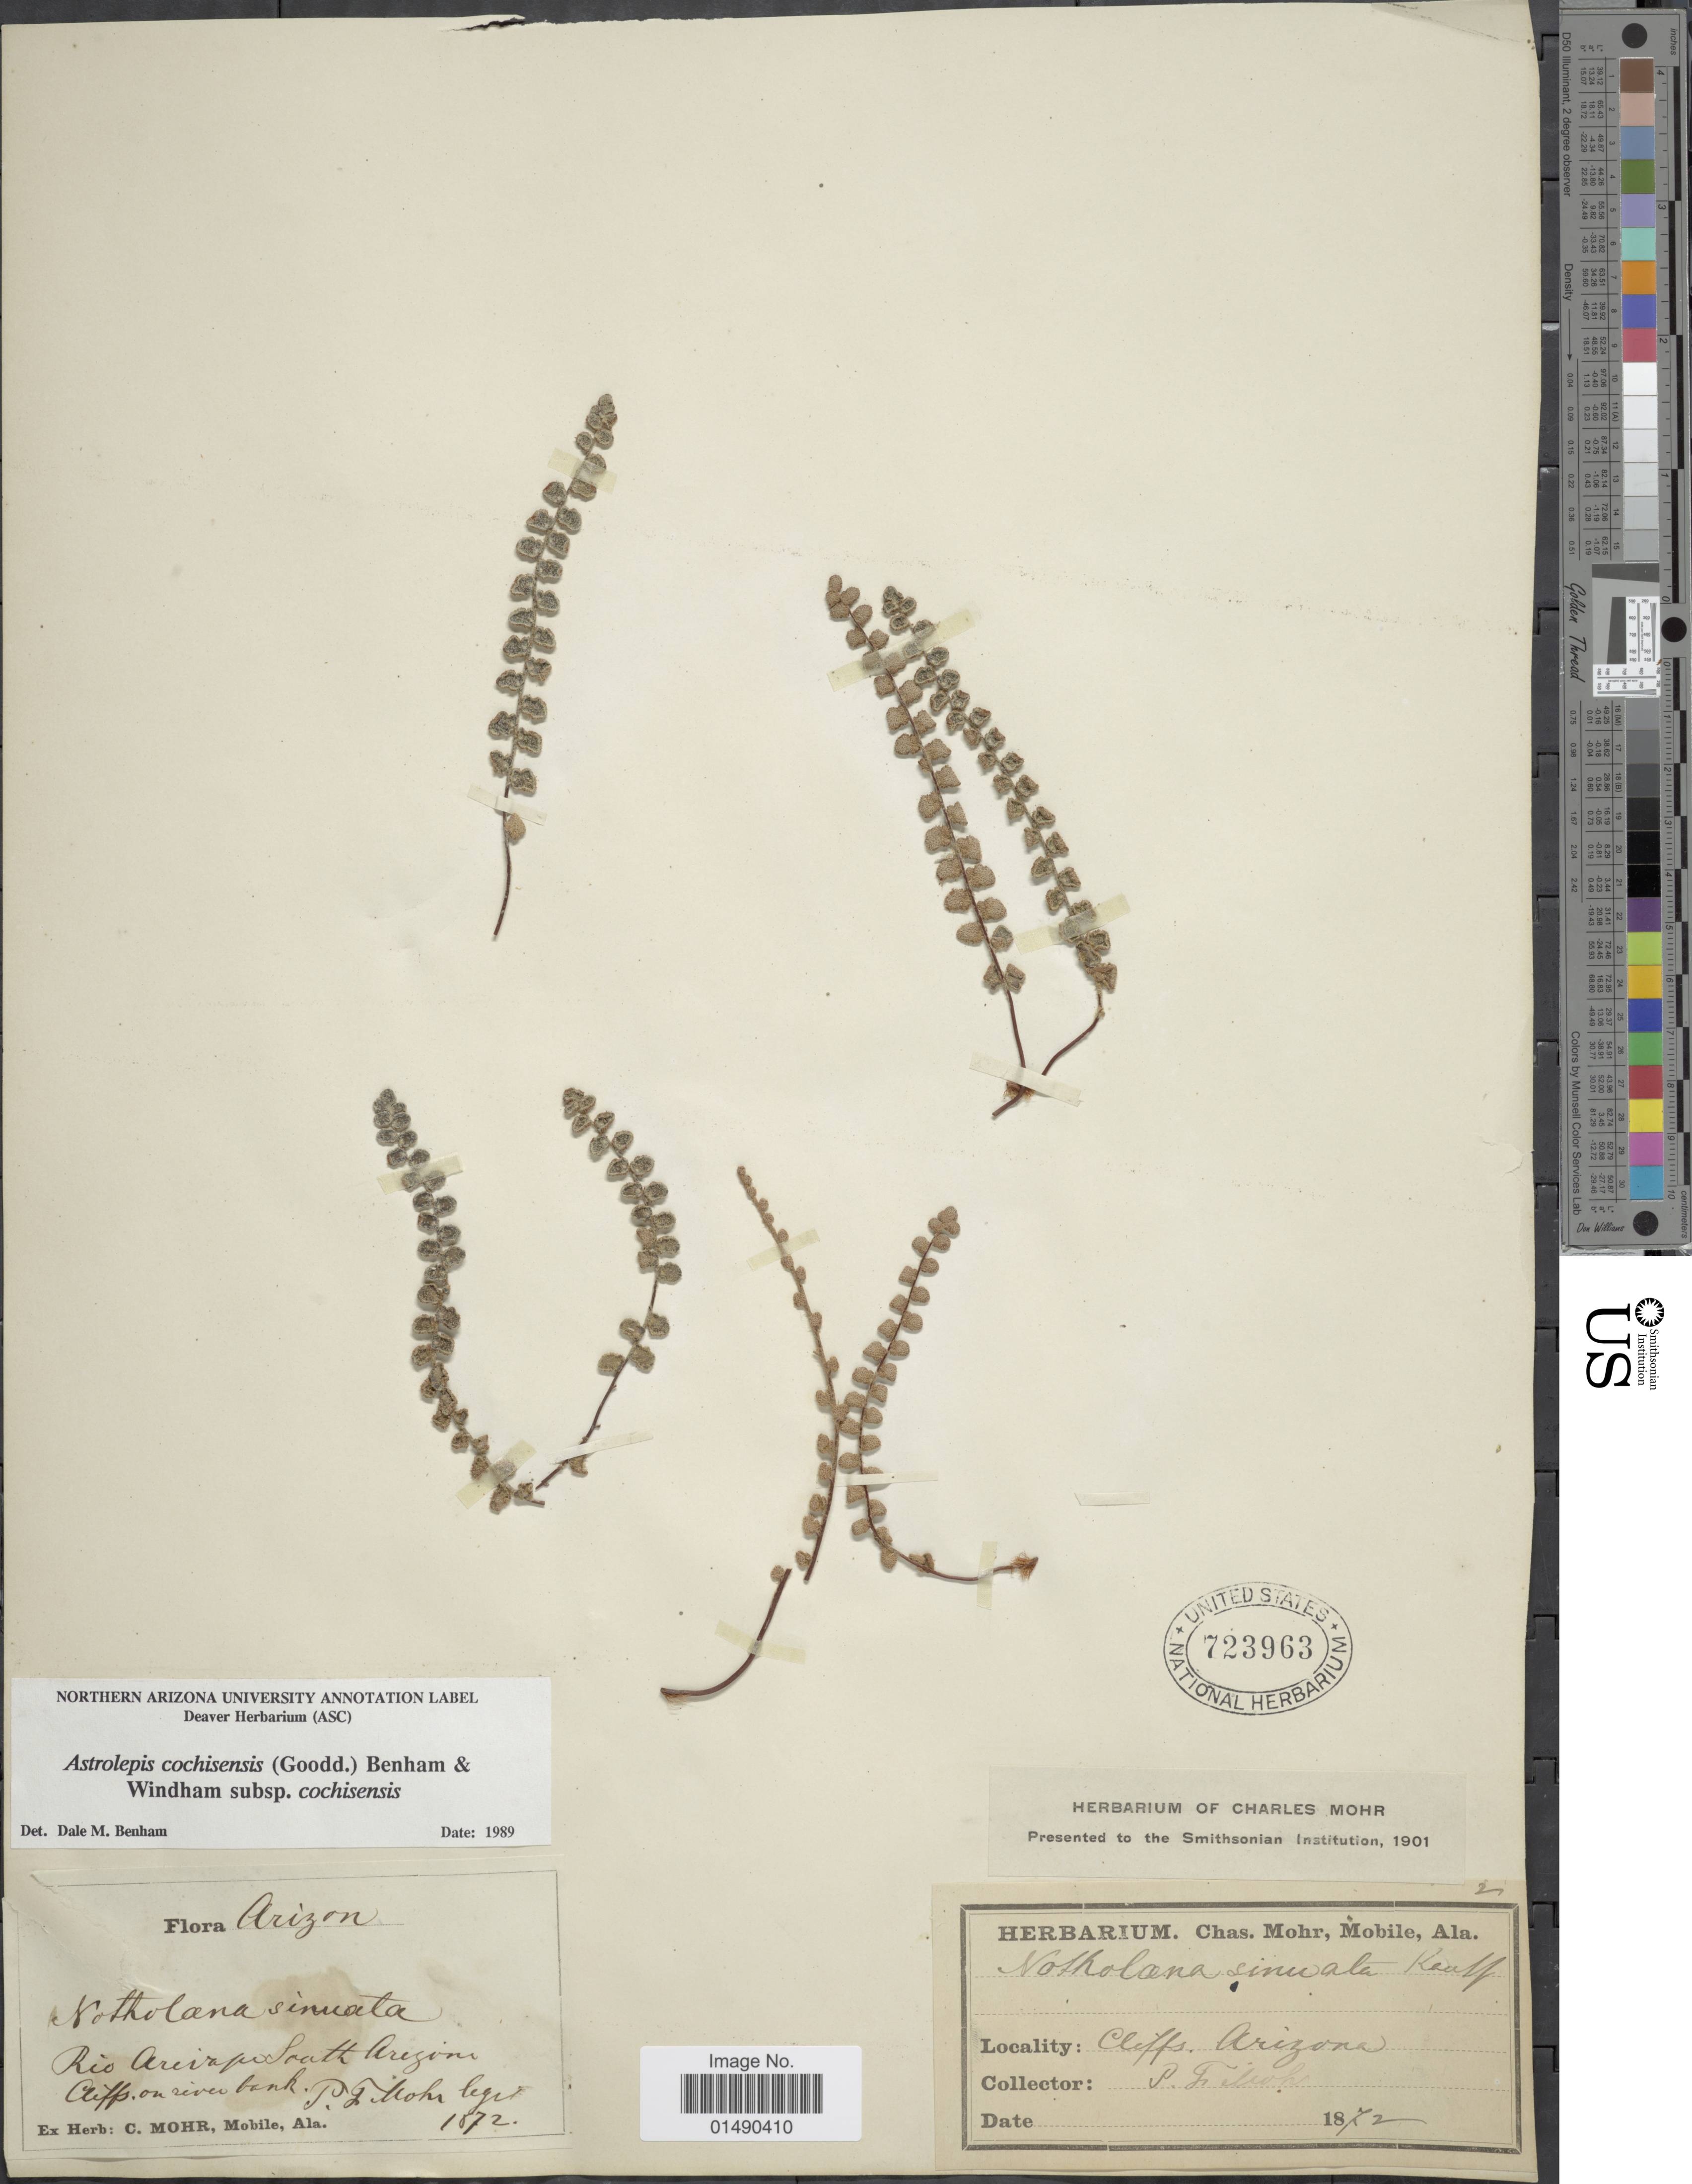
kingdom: Plantae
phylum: Tracheophyta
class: Polypodiopsida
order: Polypodiales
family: Pteridaceae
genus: Astrolepis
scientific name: Astrolepis cochisensis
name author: (C.O. Goodd.) D.M. Benham & Windham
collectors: P. F. Mohr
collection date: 1872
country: United States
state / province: Arizona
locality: Cliffs, Rio Arivapi South Arizona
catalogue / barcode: US 723963